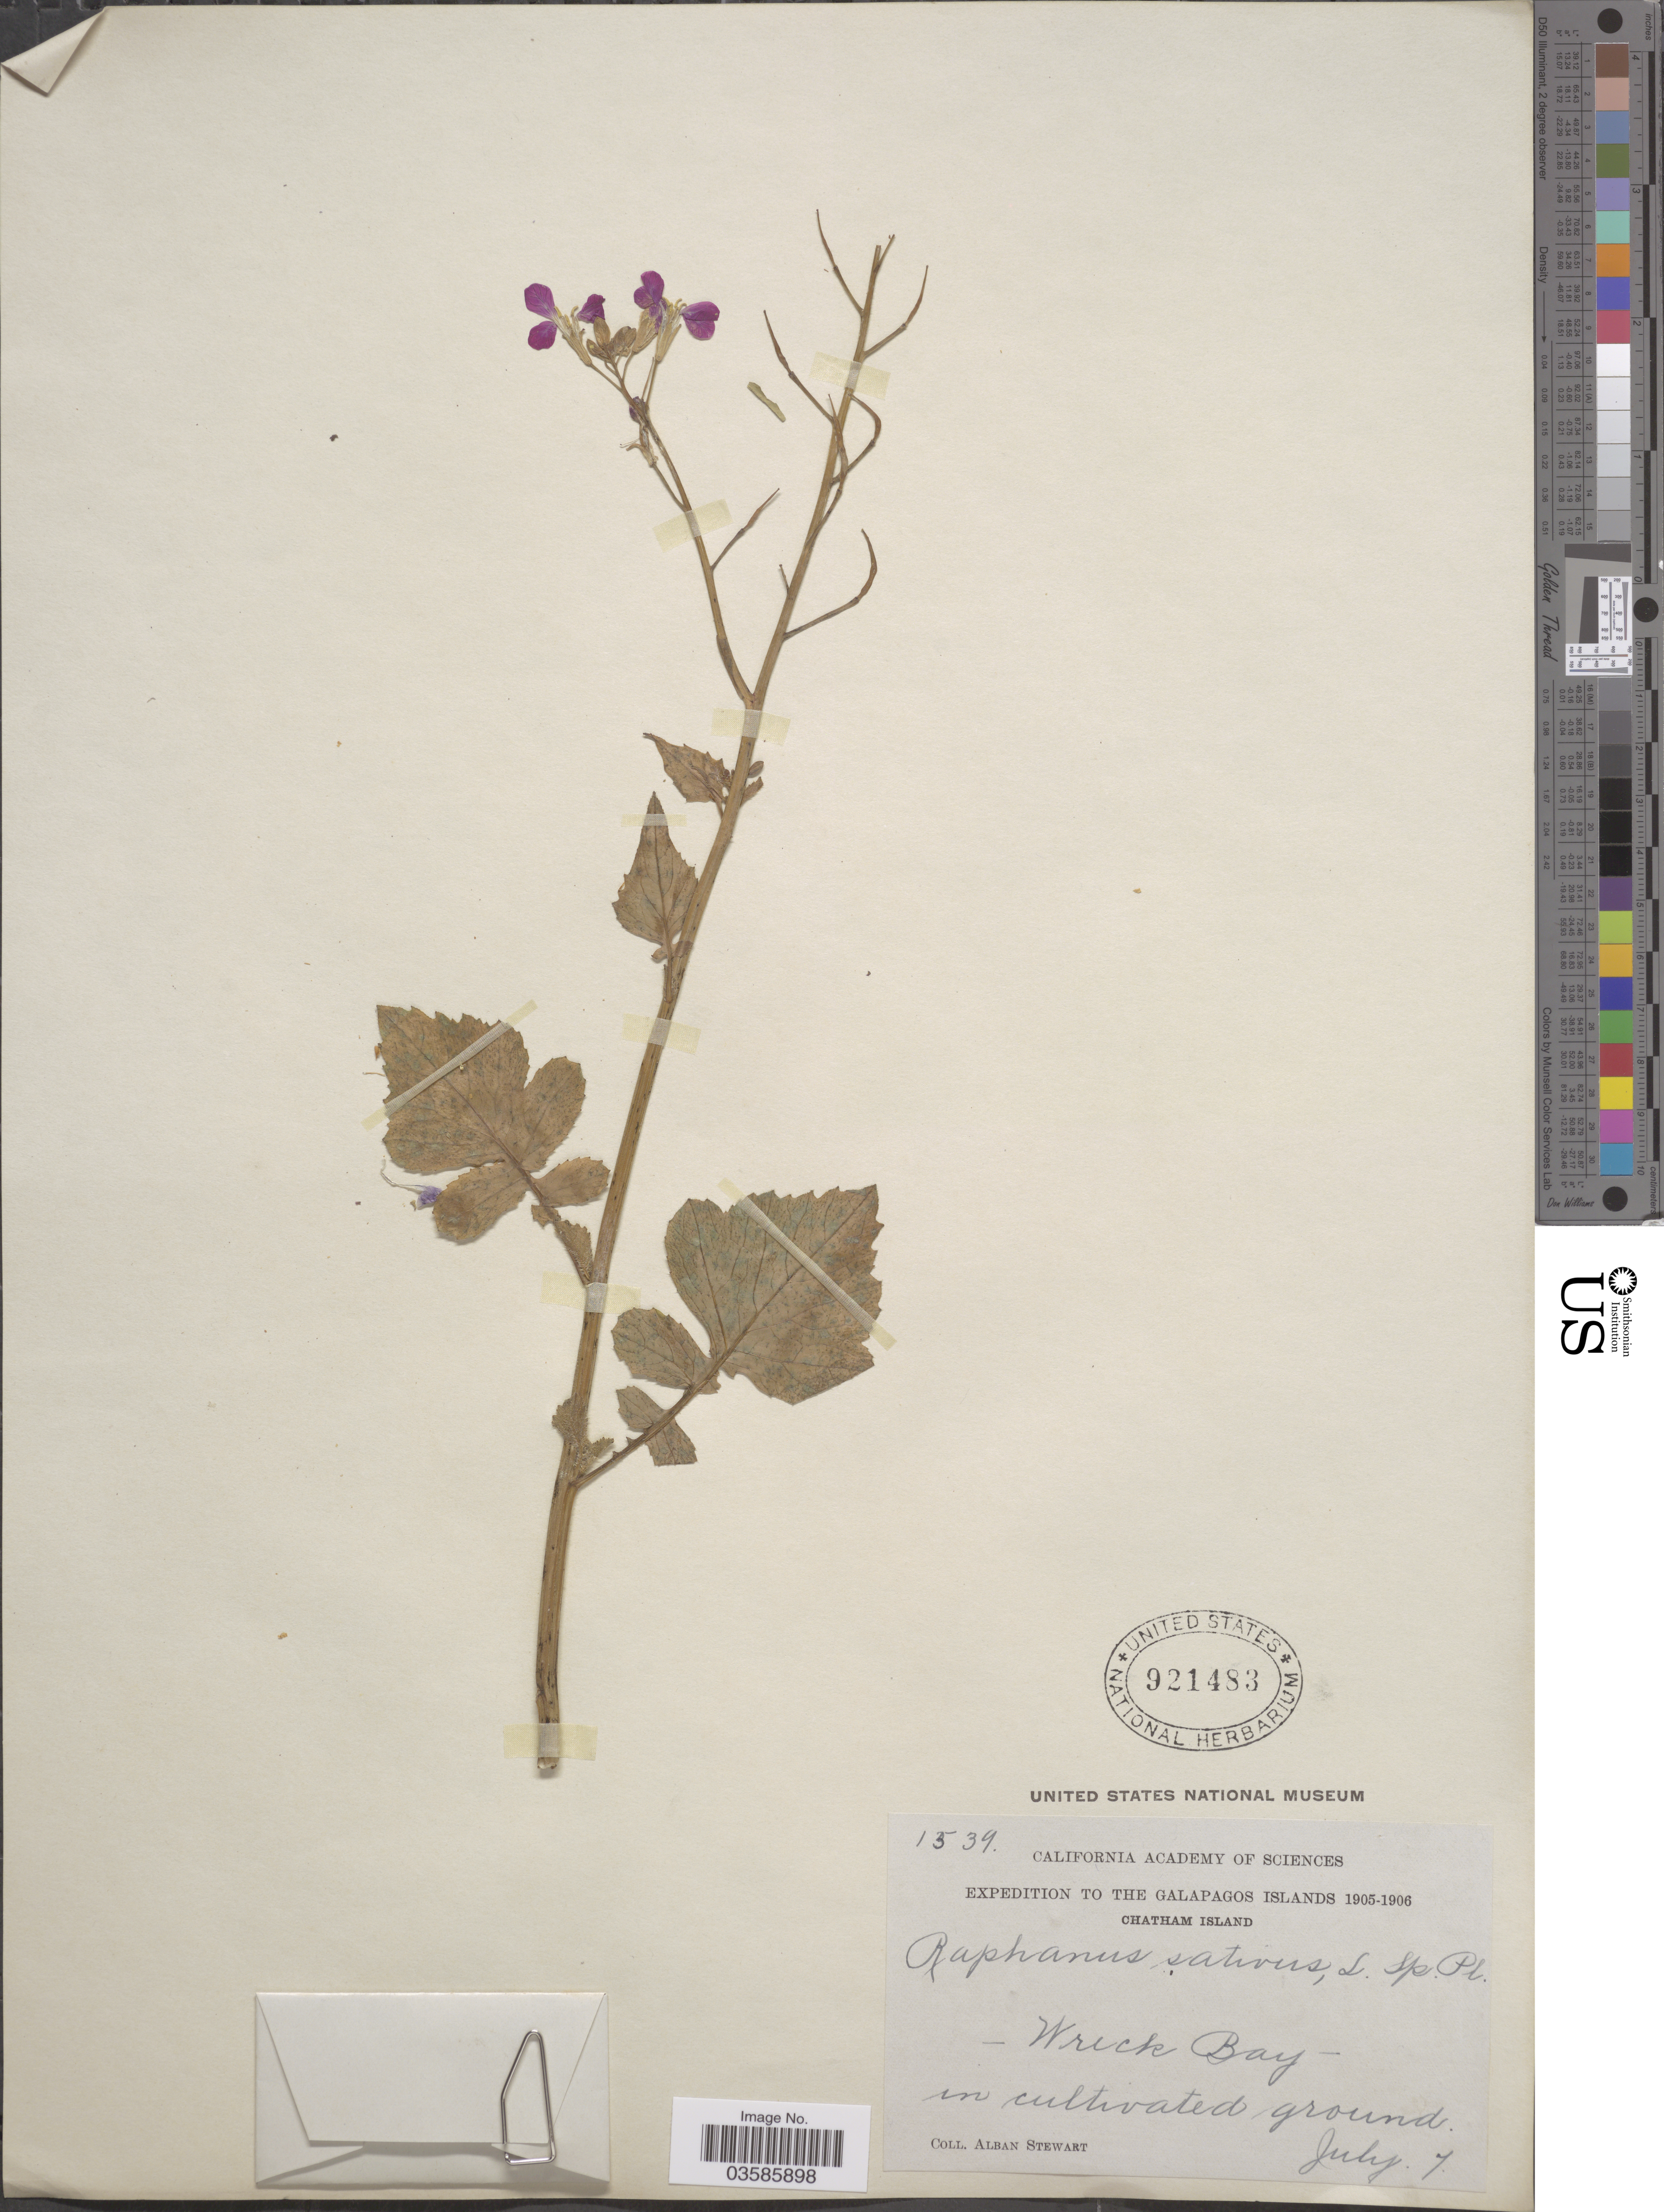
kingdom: Plantae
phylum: Tracheophyta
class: Magnoliopsida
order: Brassicales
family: Brassicaceae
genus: Raphanus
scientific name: Raphanus sativus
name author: L.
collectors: A. Stewart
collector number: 1539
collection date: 1905-07-07/1906-07-07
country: Ecuador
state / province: Colón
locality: The Galapagos Islands. Chatnam Island. Wreck Bay.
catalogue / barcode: US 921483